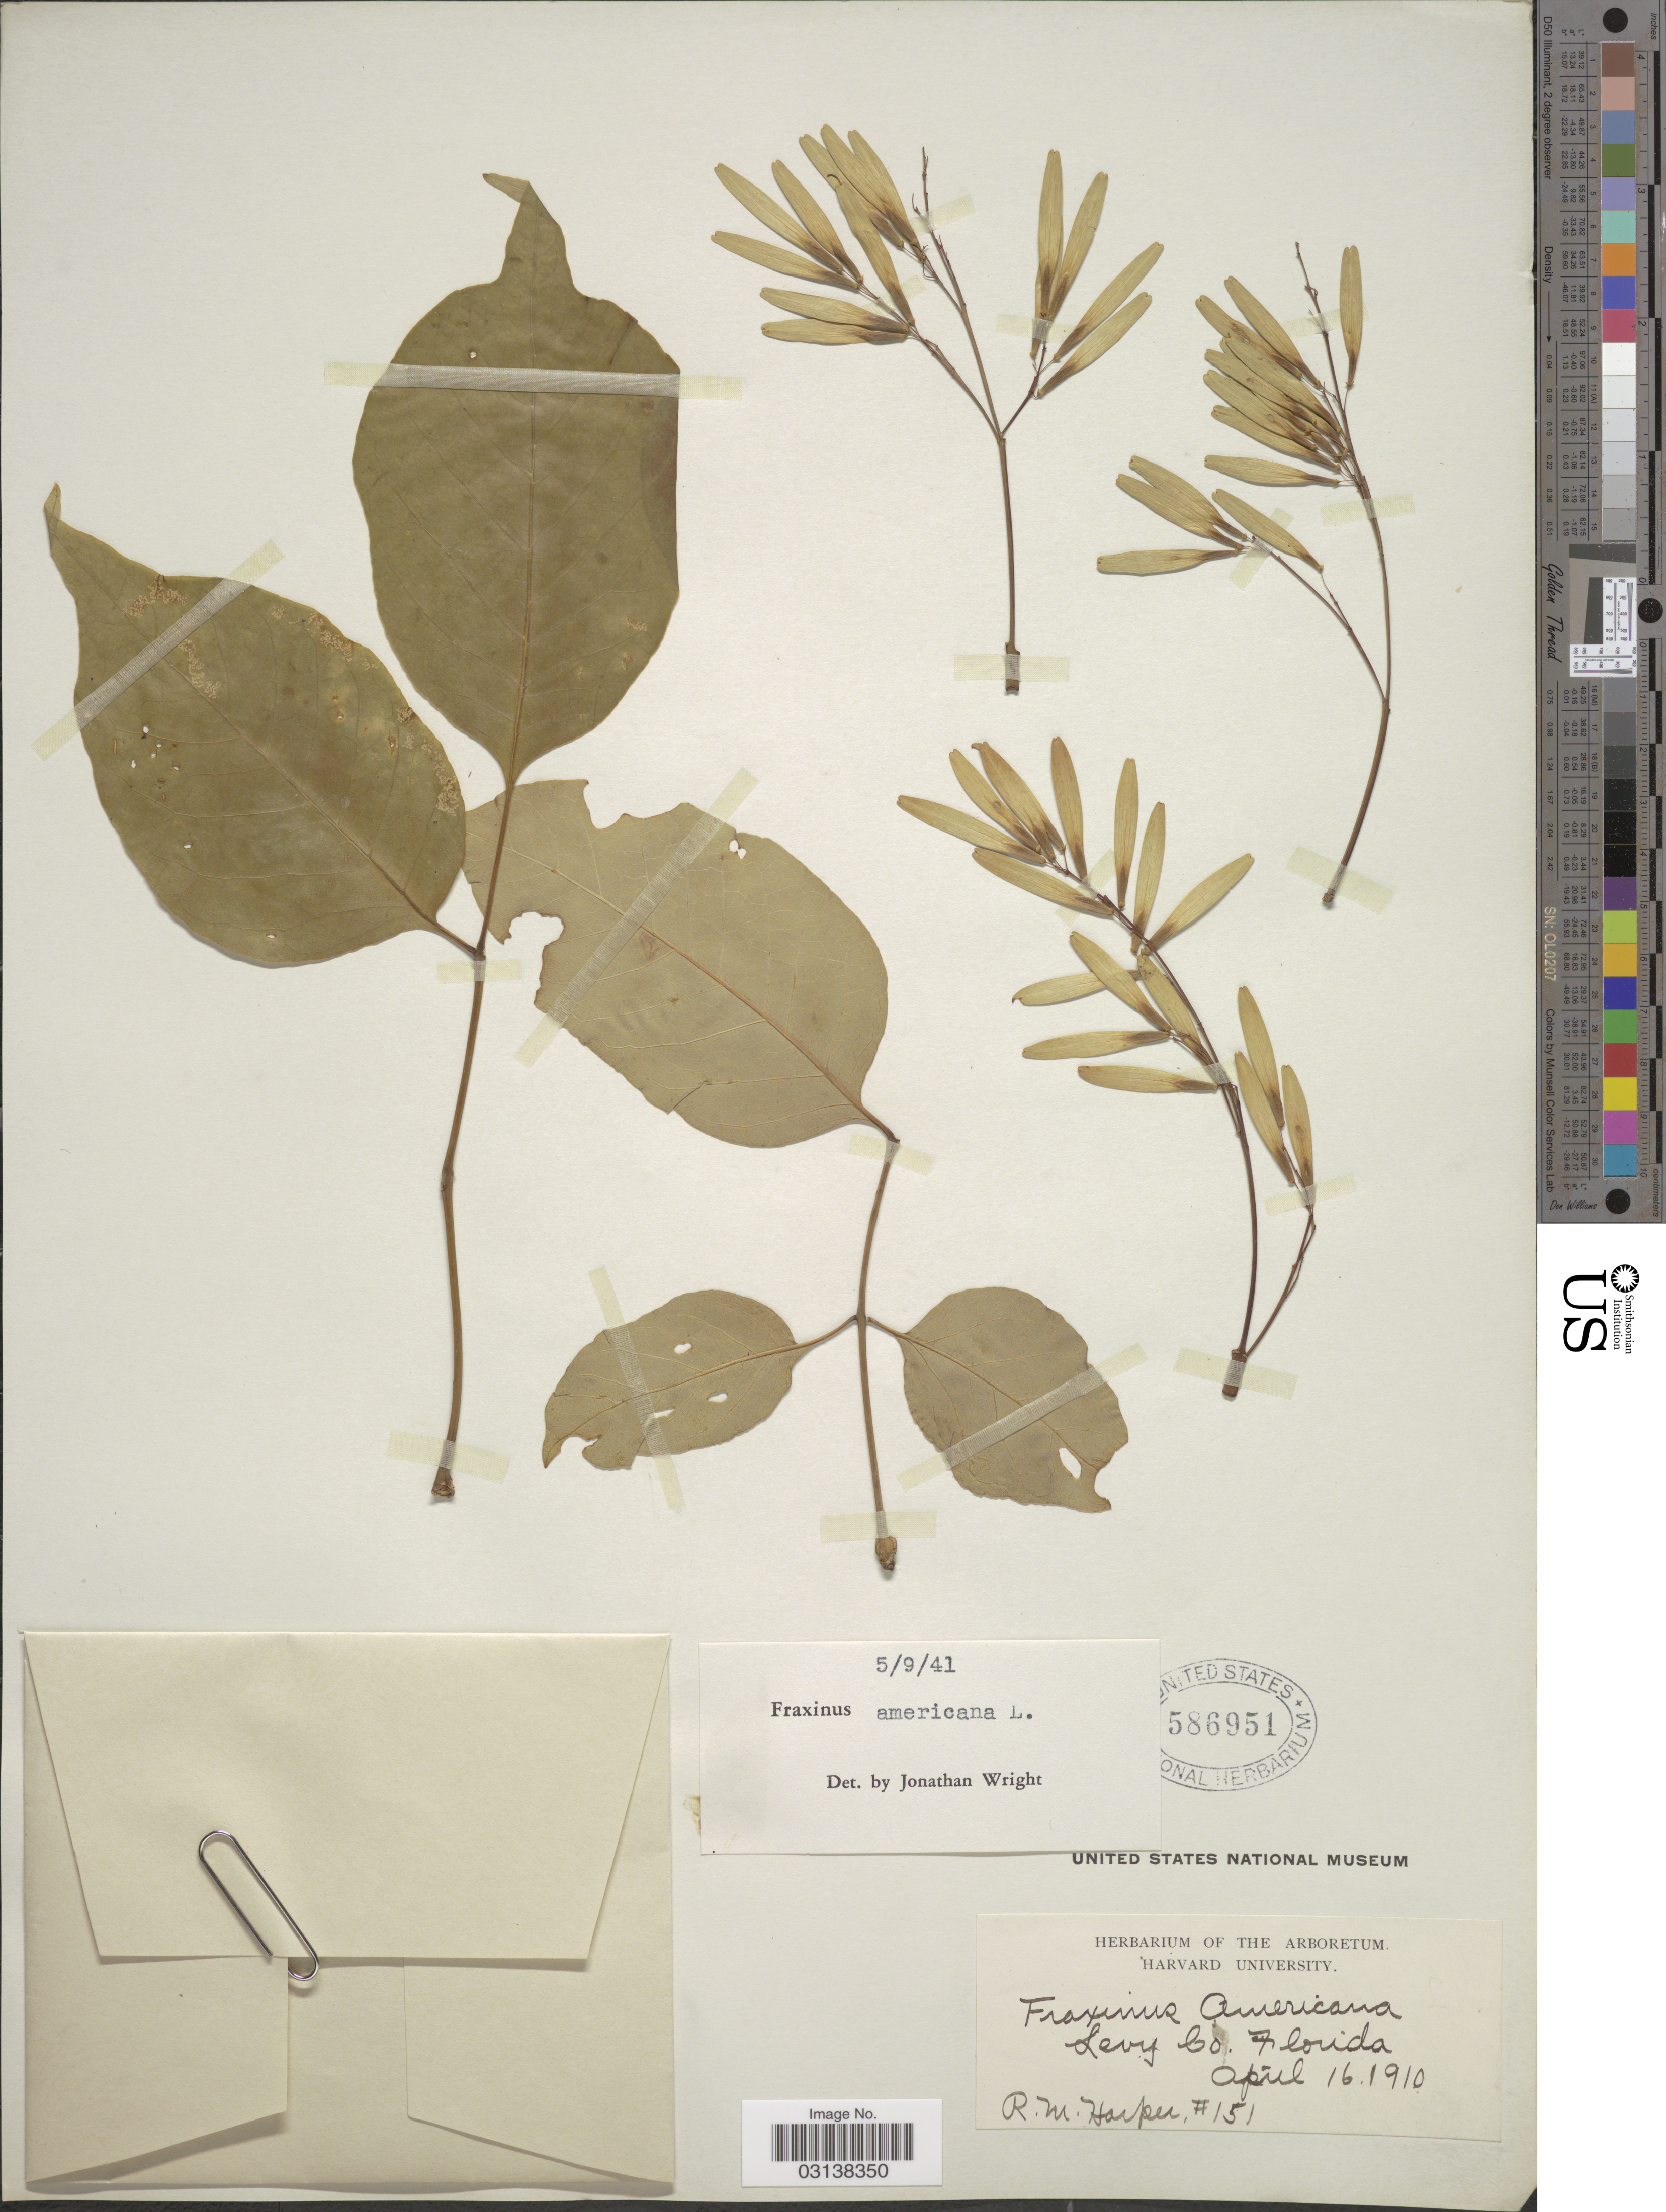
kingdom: Plantae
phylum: Tracheophyta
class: Magnoliopsida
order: Lamiales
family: Oleaceae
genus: Fraxinus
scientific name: Fraxinus americana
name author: L.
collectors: R. Harper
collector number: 151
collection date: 1910-04-16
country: United States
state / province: Florida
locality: Levy Co.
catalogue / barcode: US 586951